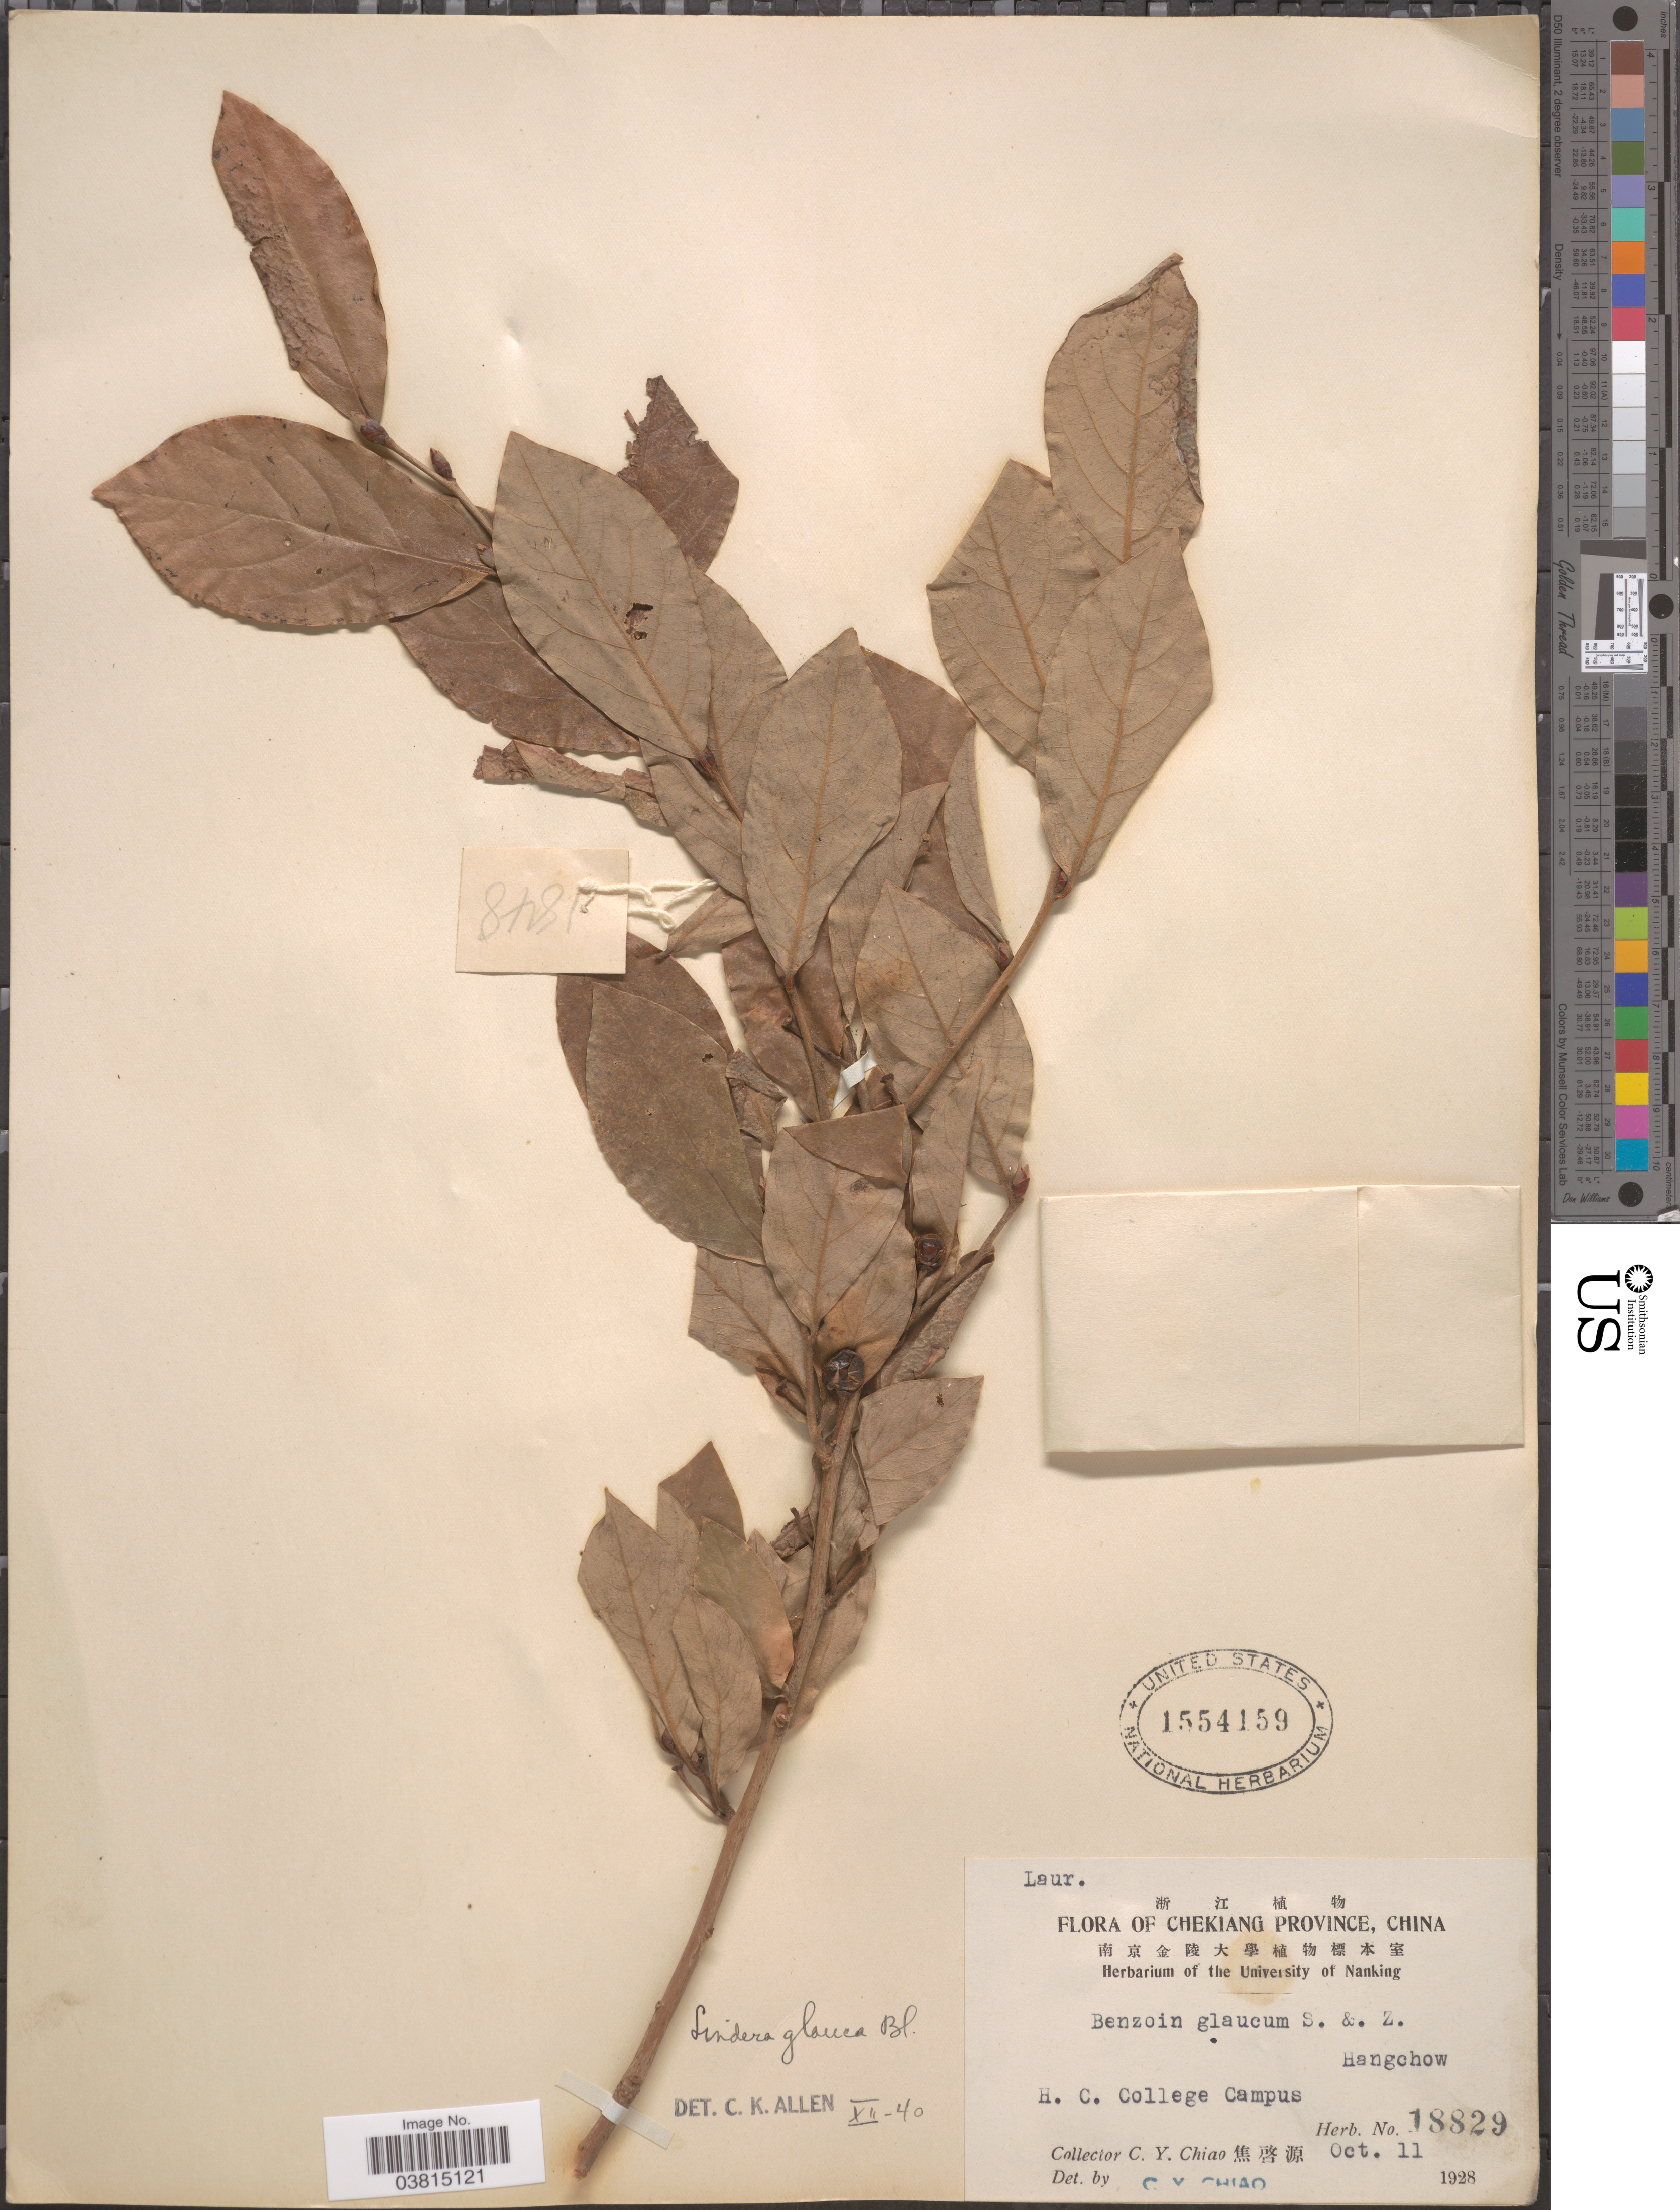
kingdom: Plantae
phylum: Tracheophyta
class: Magnoliopsida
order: Laurales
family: Lauraceae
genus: Lindera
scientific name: Lindera glauca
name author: (Siebold & Zucc.) Blume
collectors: C. Y. Chiao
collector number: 18829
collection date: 1928-10-11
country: China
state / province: Zhejiang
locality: Chekiang Province. Hangchow. H.C. College Campus.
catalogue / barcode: US 1554159